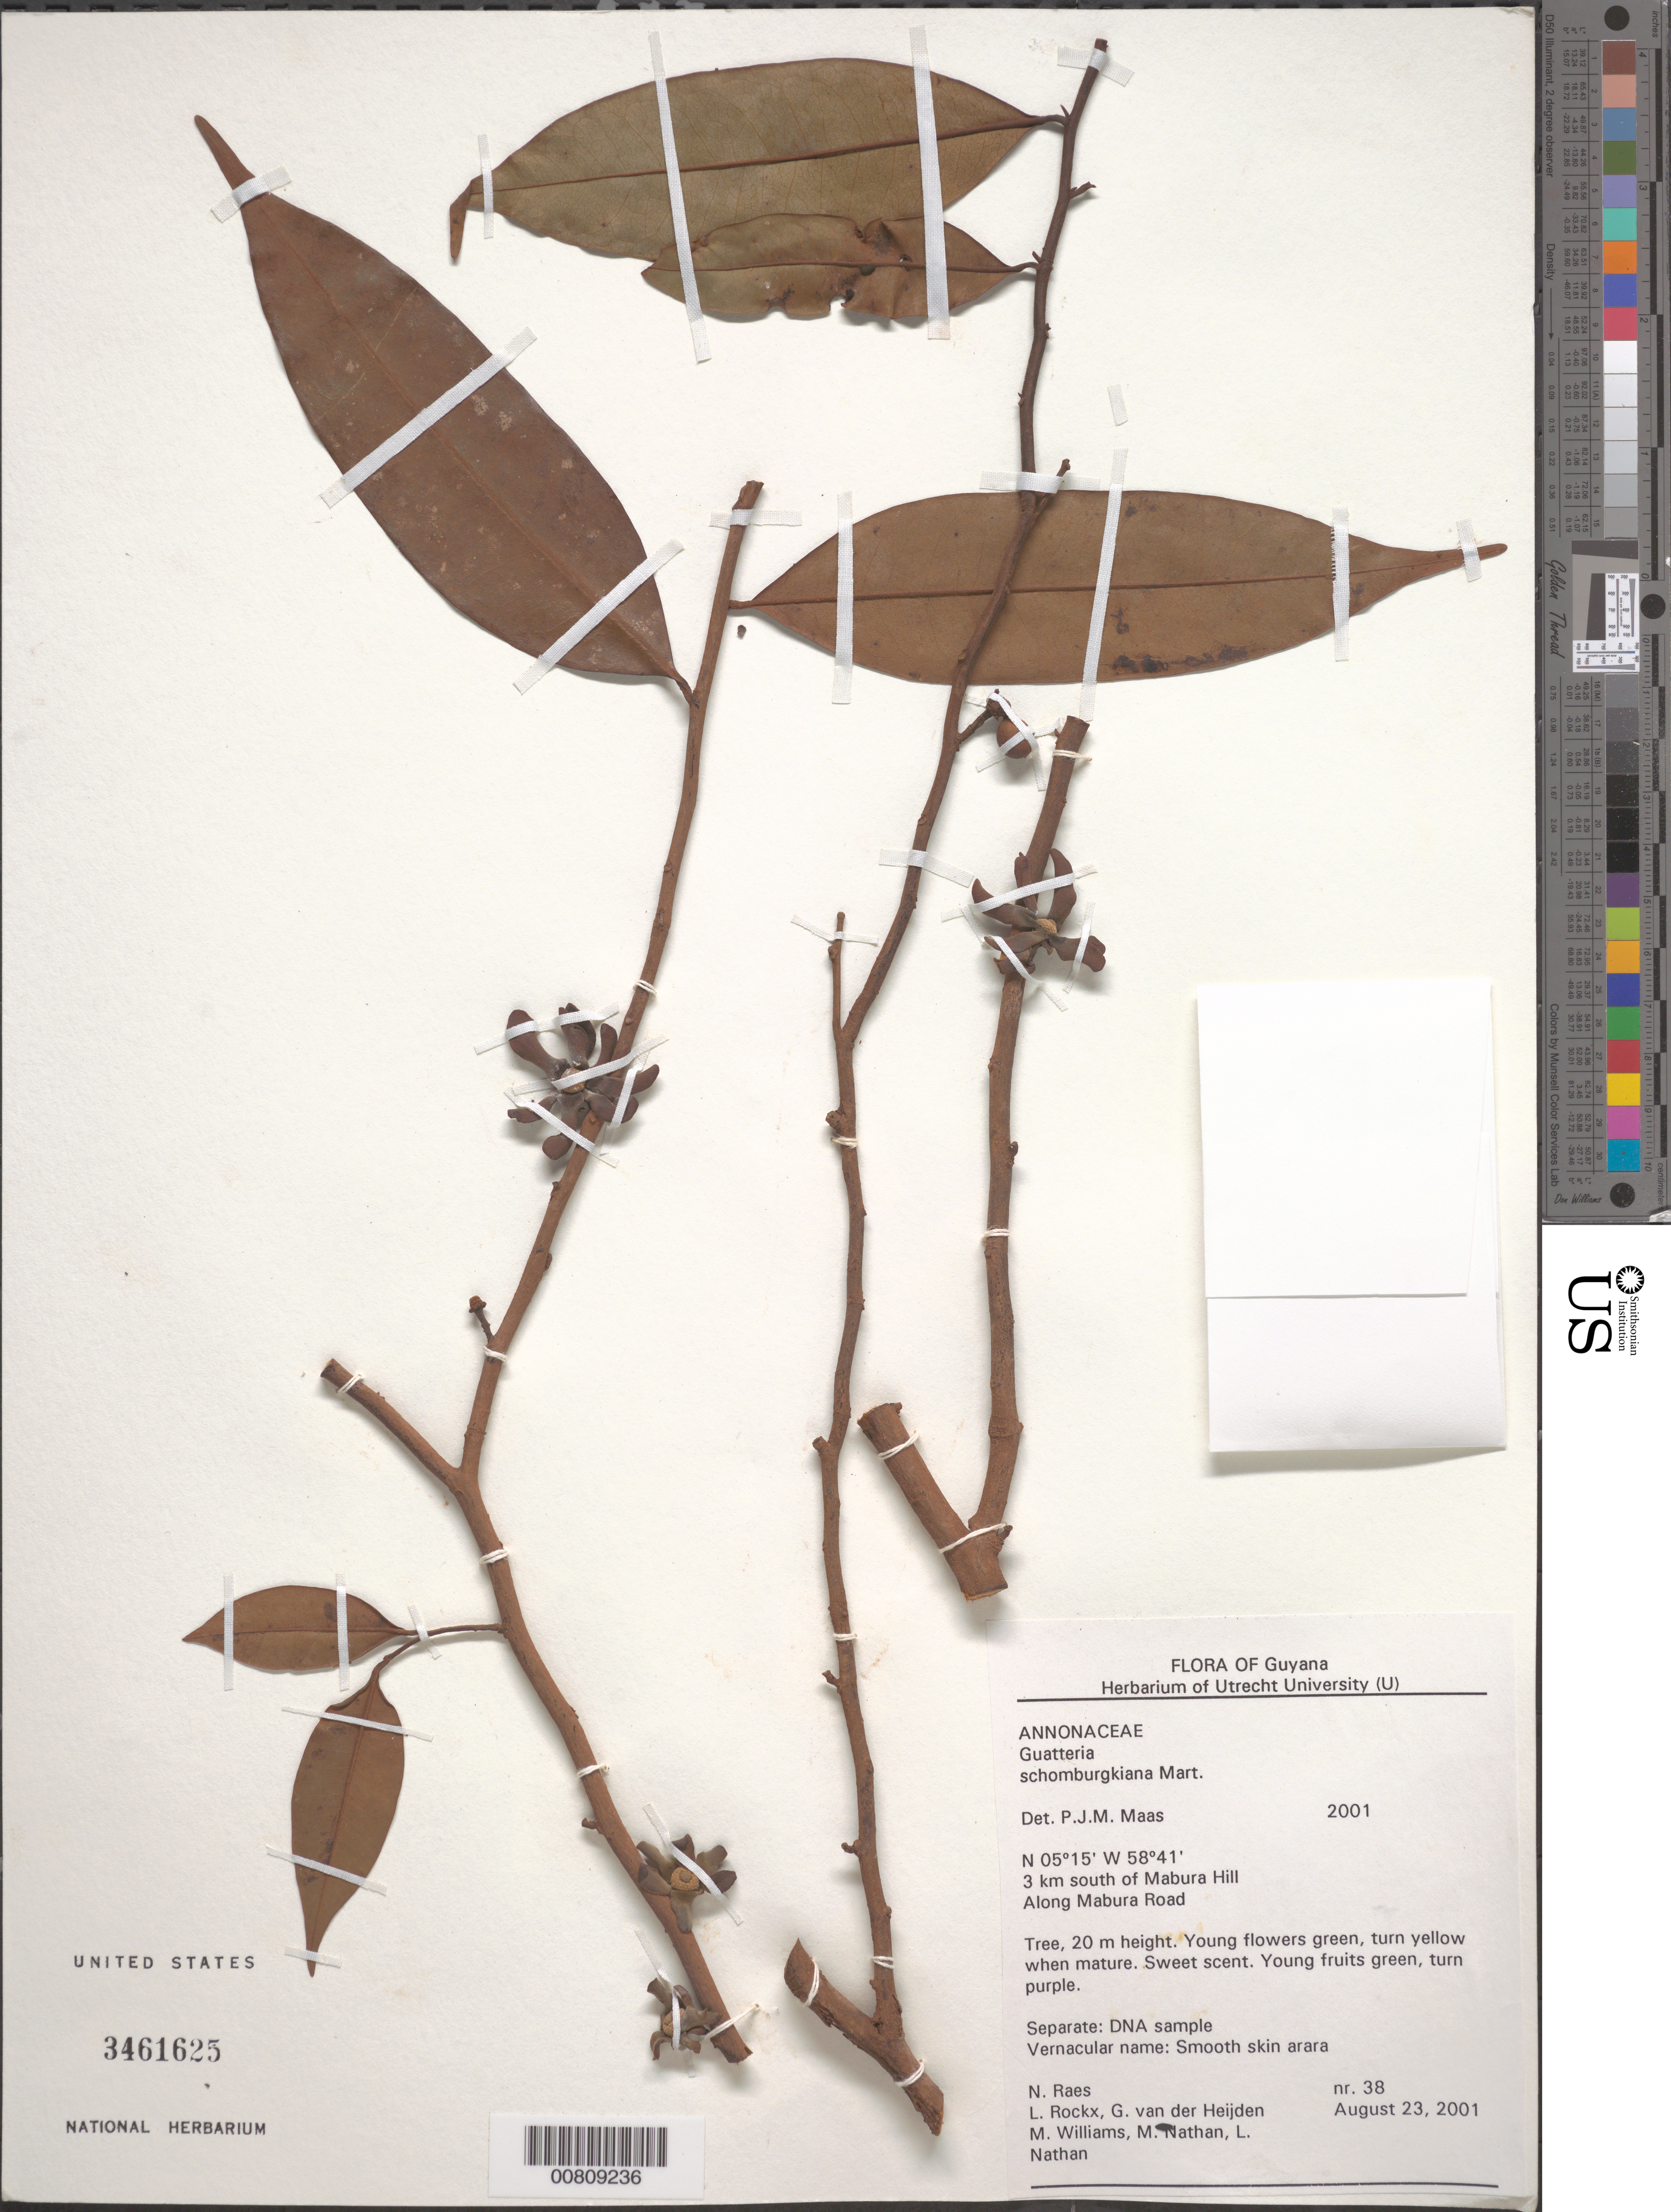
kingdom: Plantae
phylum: Tracheophyta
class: Magnoliopsida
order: Magnoliales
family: Annonaceae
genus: Guatteria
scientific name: Guatteria schomburgkiana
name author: Mart.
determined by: Maas, Paul J. M.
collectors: N. Raes, L. Rockx, G. van der Heijden, M. Williams, M. Nathan & L. Nathan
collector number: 38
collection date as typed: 23-Aug-01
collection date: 2001-08-23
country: Guyana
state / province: U. Demerara-Berbice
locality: Mabura Hill, 3 km S of, along Mabura Road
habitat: Roadside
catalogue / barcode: US 3461625